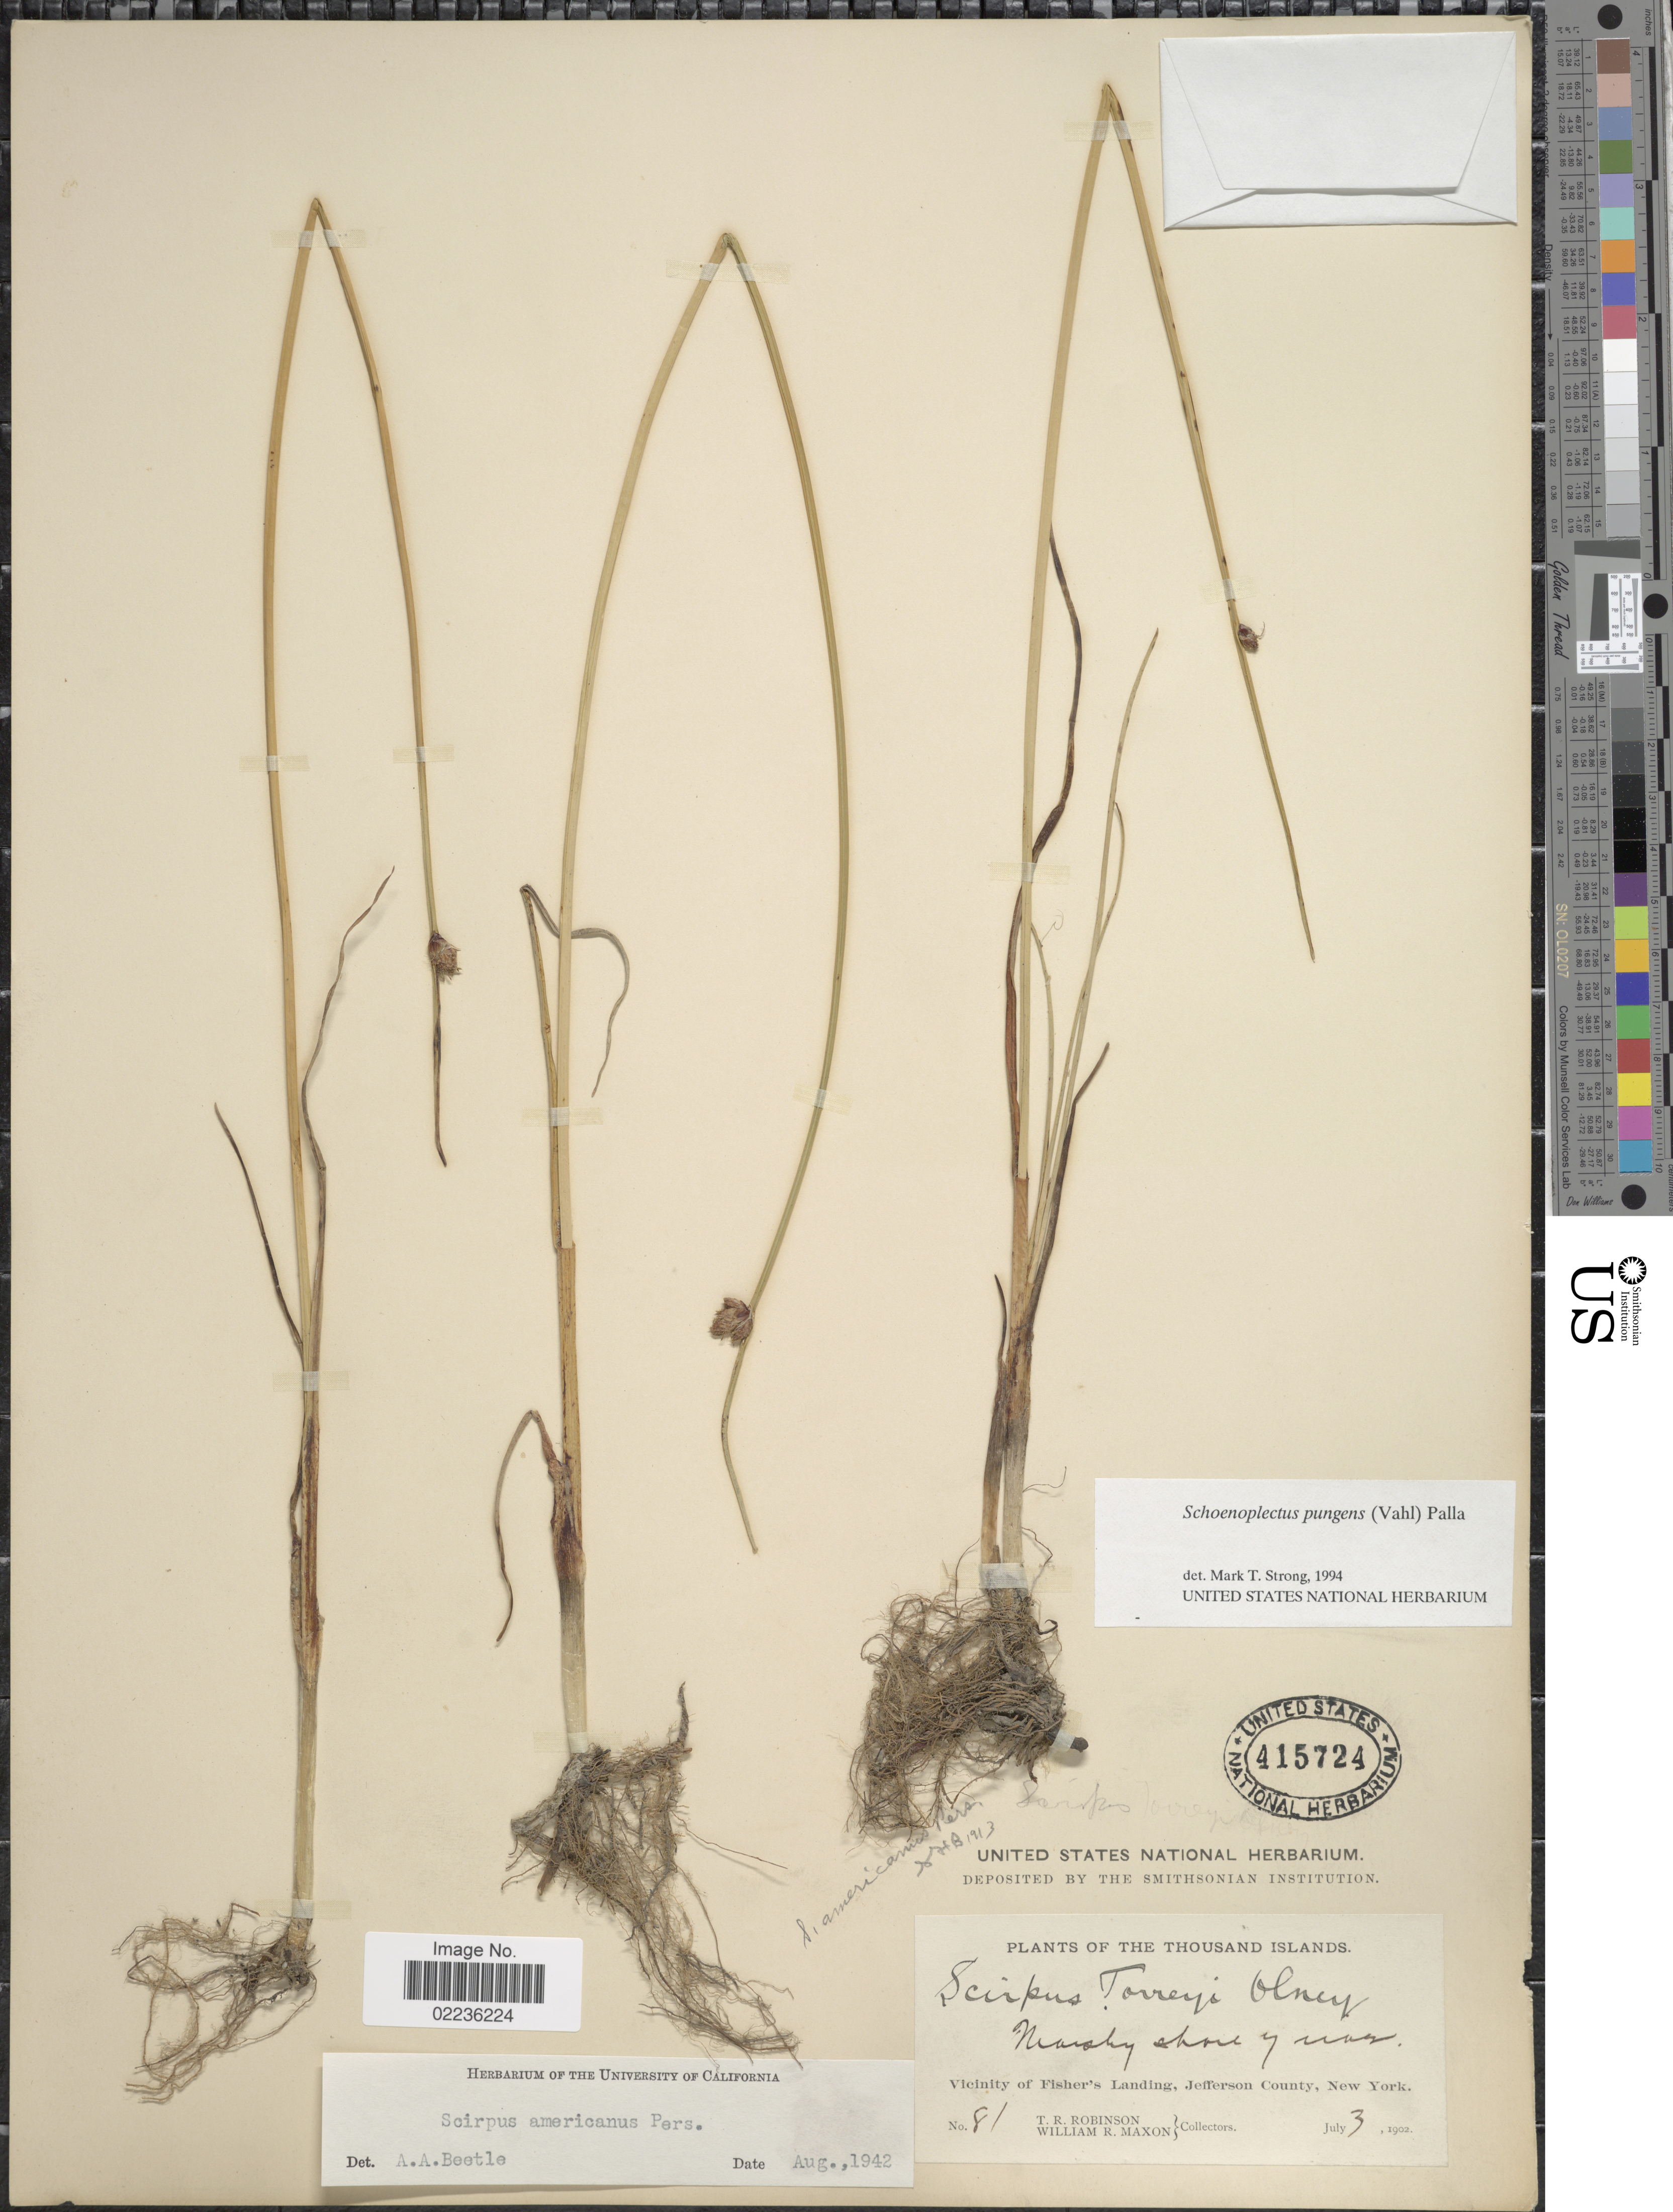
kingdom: Plantae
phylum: Tracheophyta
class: Liliopsida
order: Poales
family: Cyperaceae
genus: Schoenoplectus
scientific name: Schoenoplectus pungens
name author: (Vahl) Palla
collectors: T. R. Robinson & W. R. Maxon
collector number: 81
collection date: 1902-07-03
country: United States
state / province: New York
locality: Thousand Islands. Marshy shore in river. Vicinity of Fisher's Landing, Jefferson County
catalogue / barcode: US 415724